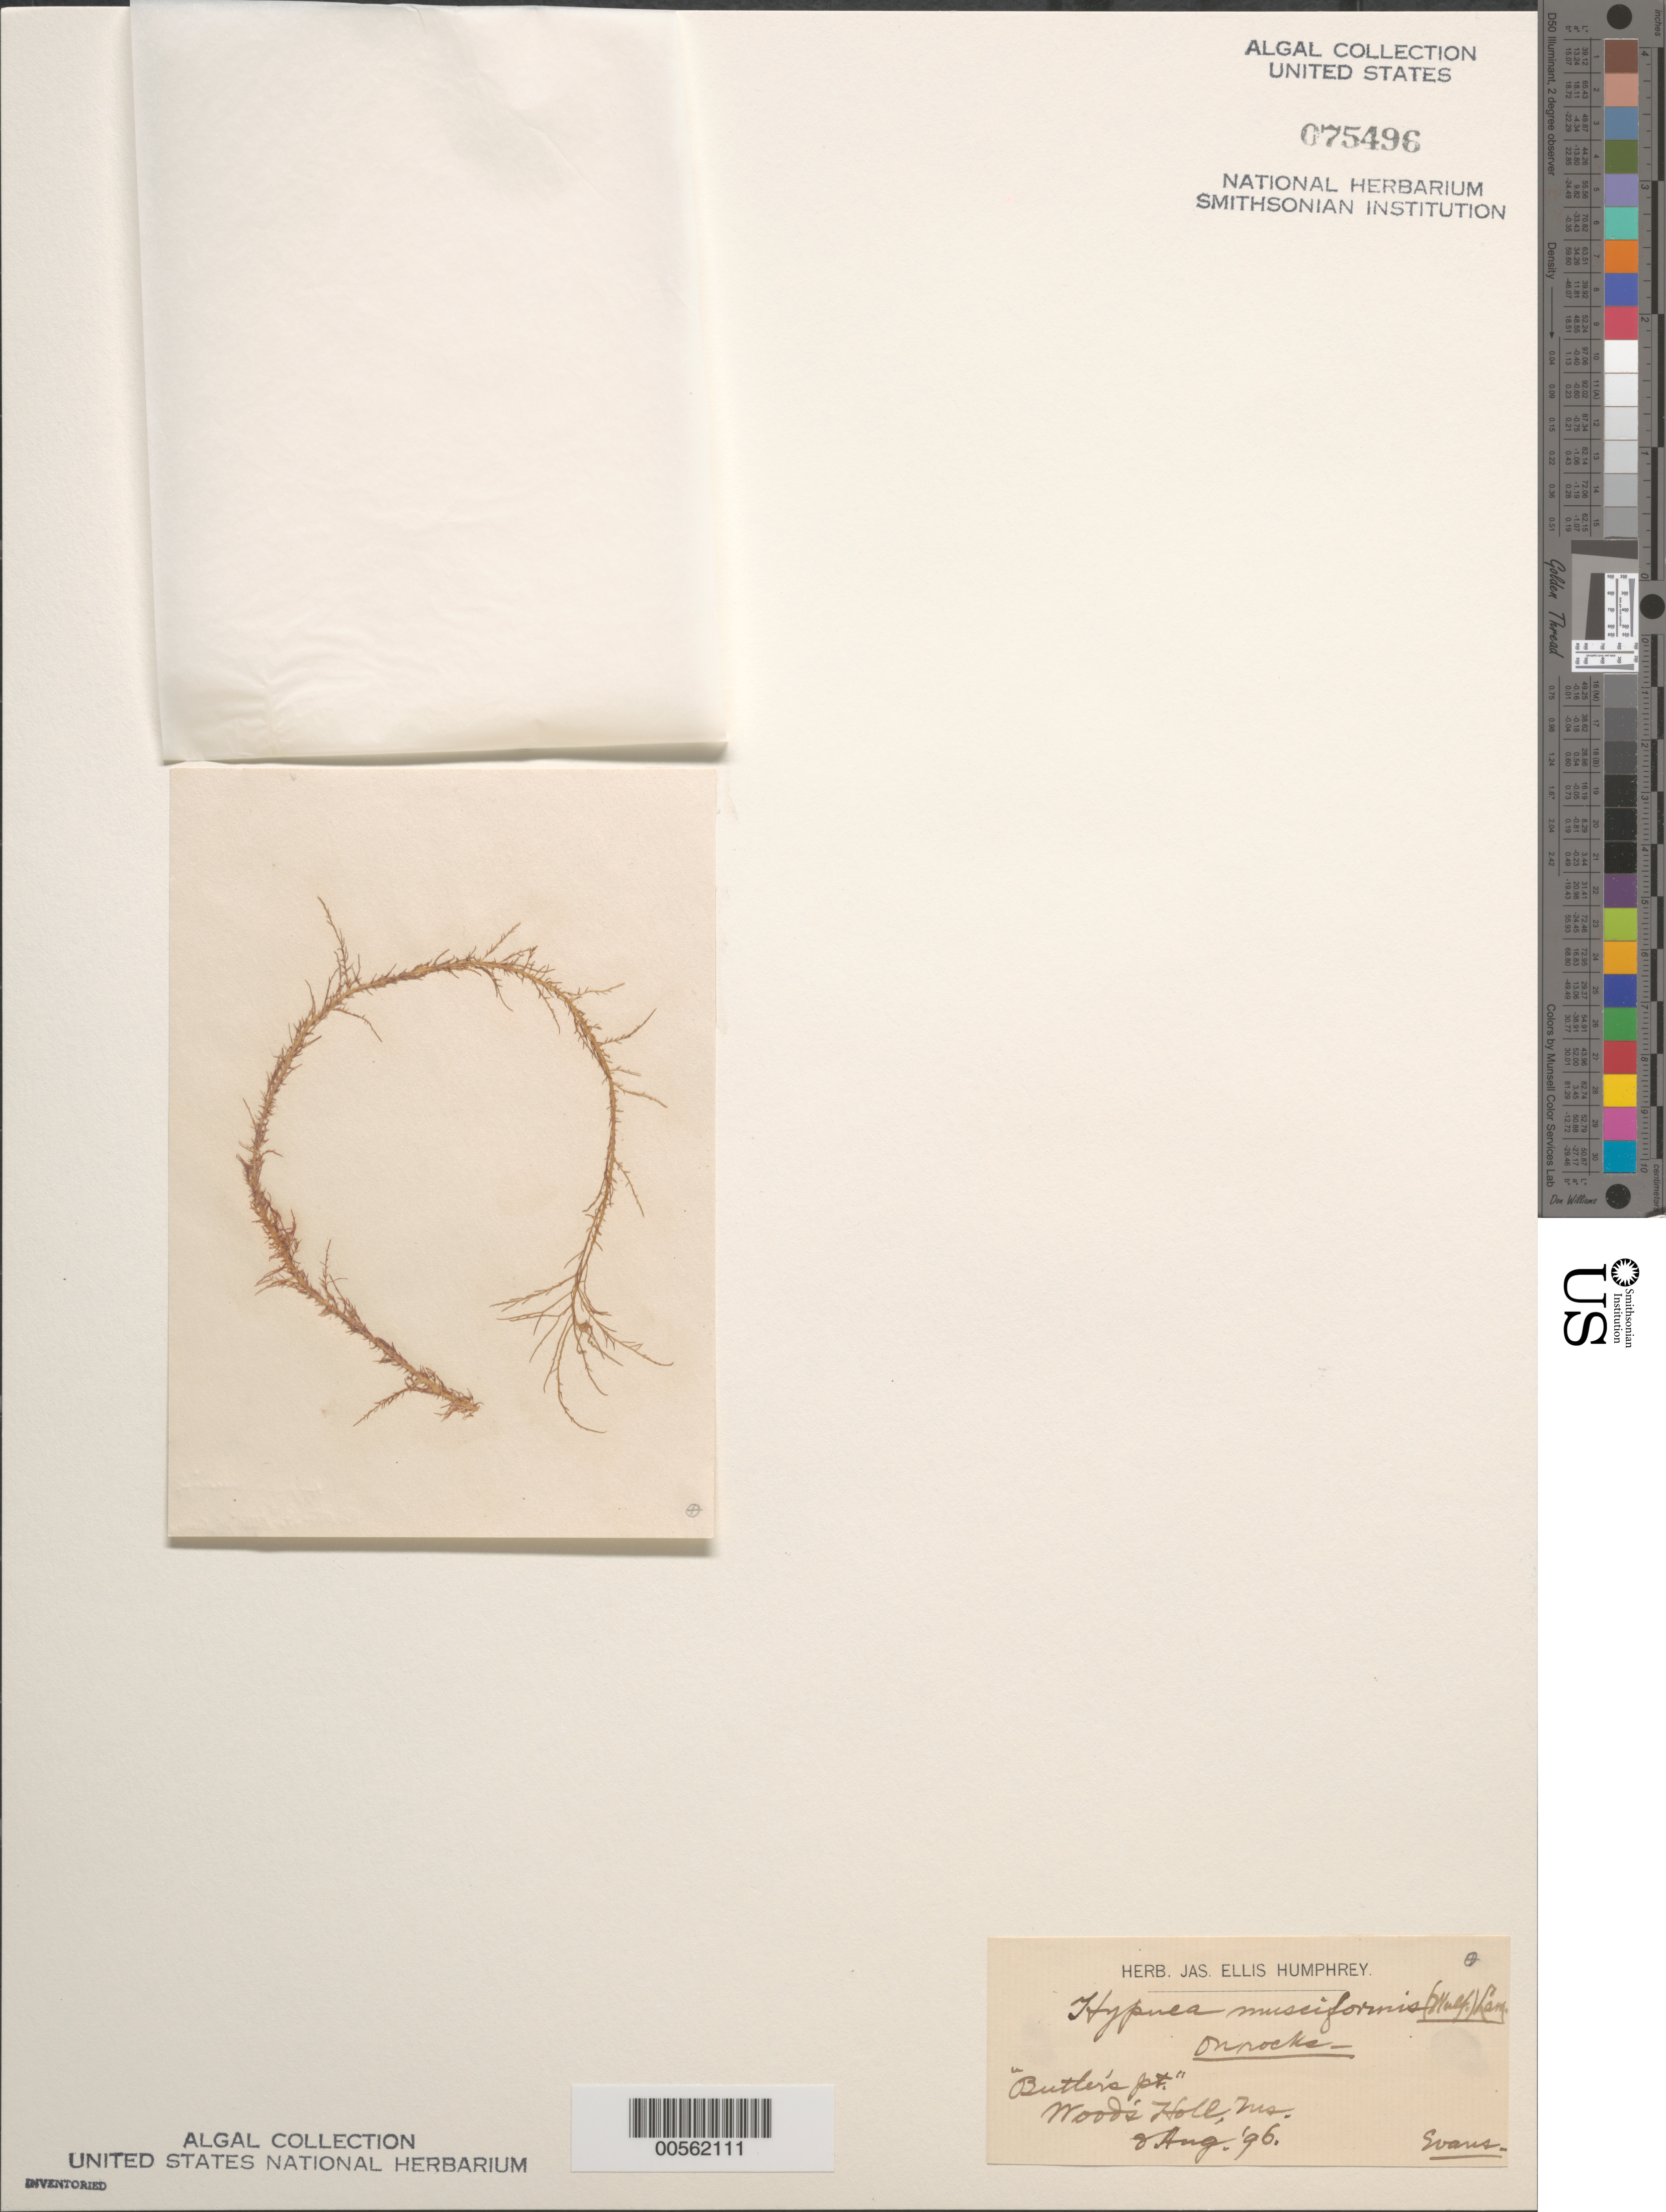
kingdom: Plantae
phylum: Rhodophyta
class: Florideophyceae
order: Gigartinales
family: Cystocloniaceae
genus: Hypnea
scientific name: Hypnea musciformis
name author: (Wulfen) J.V.Lamouroux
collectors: -- Evans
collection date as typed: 08 Aug 1896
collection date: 1896-08-08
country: United States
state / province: Massachusetts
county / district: Barnstable County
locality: Woods Hole, Butler's Point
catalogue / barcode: US 75496